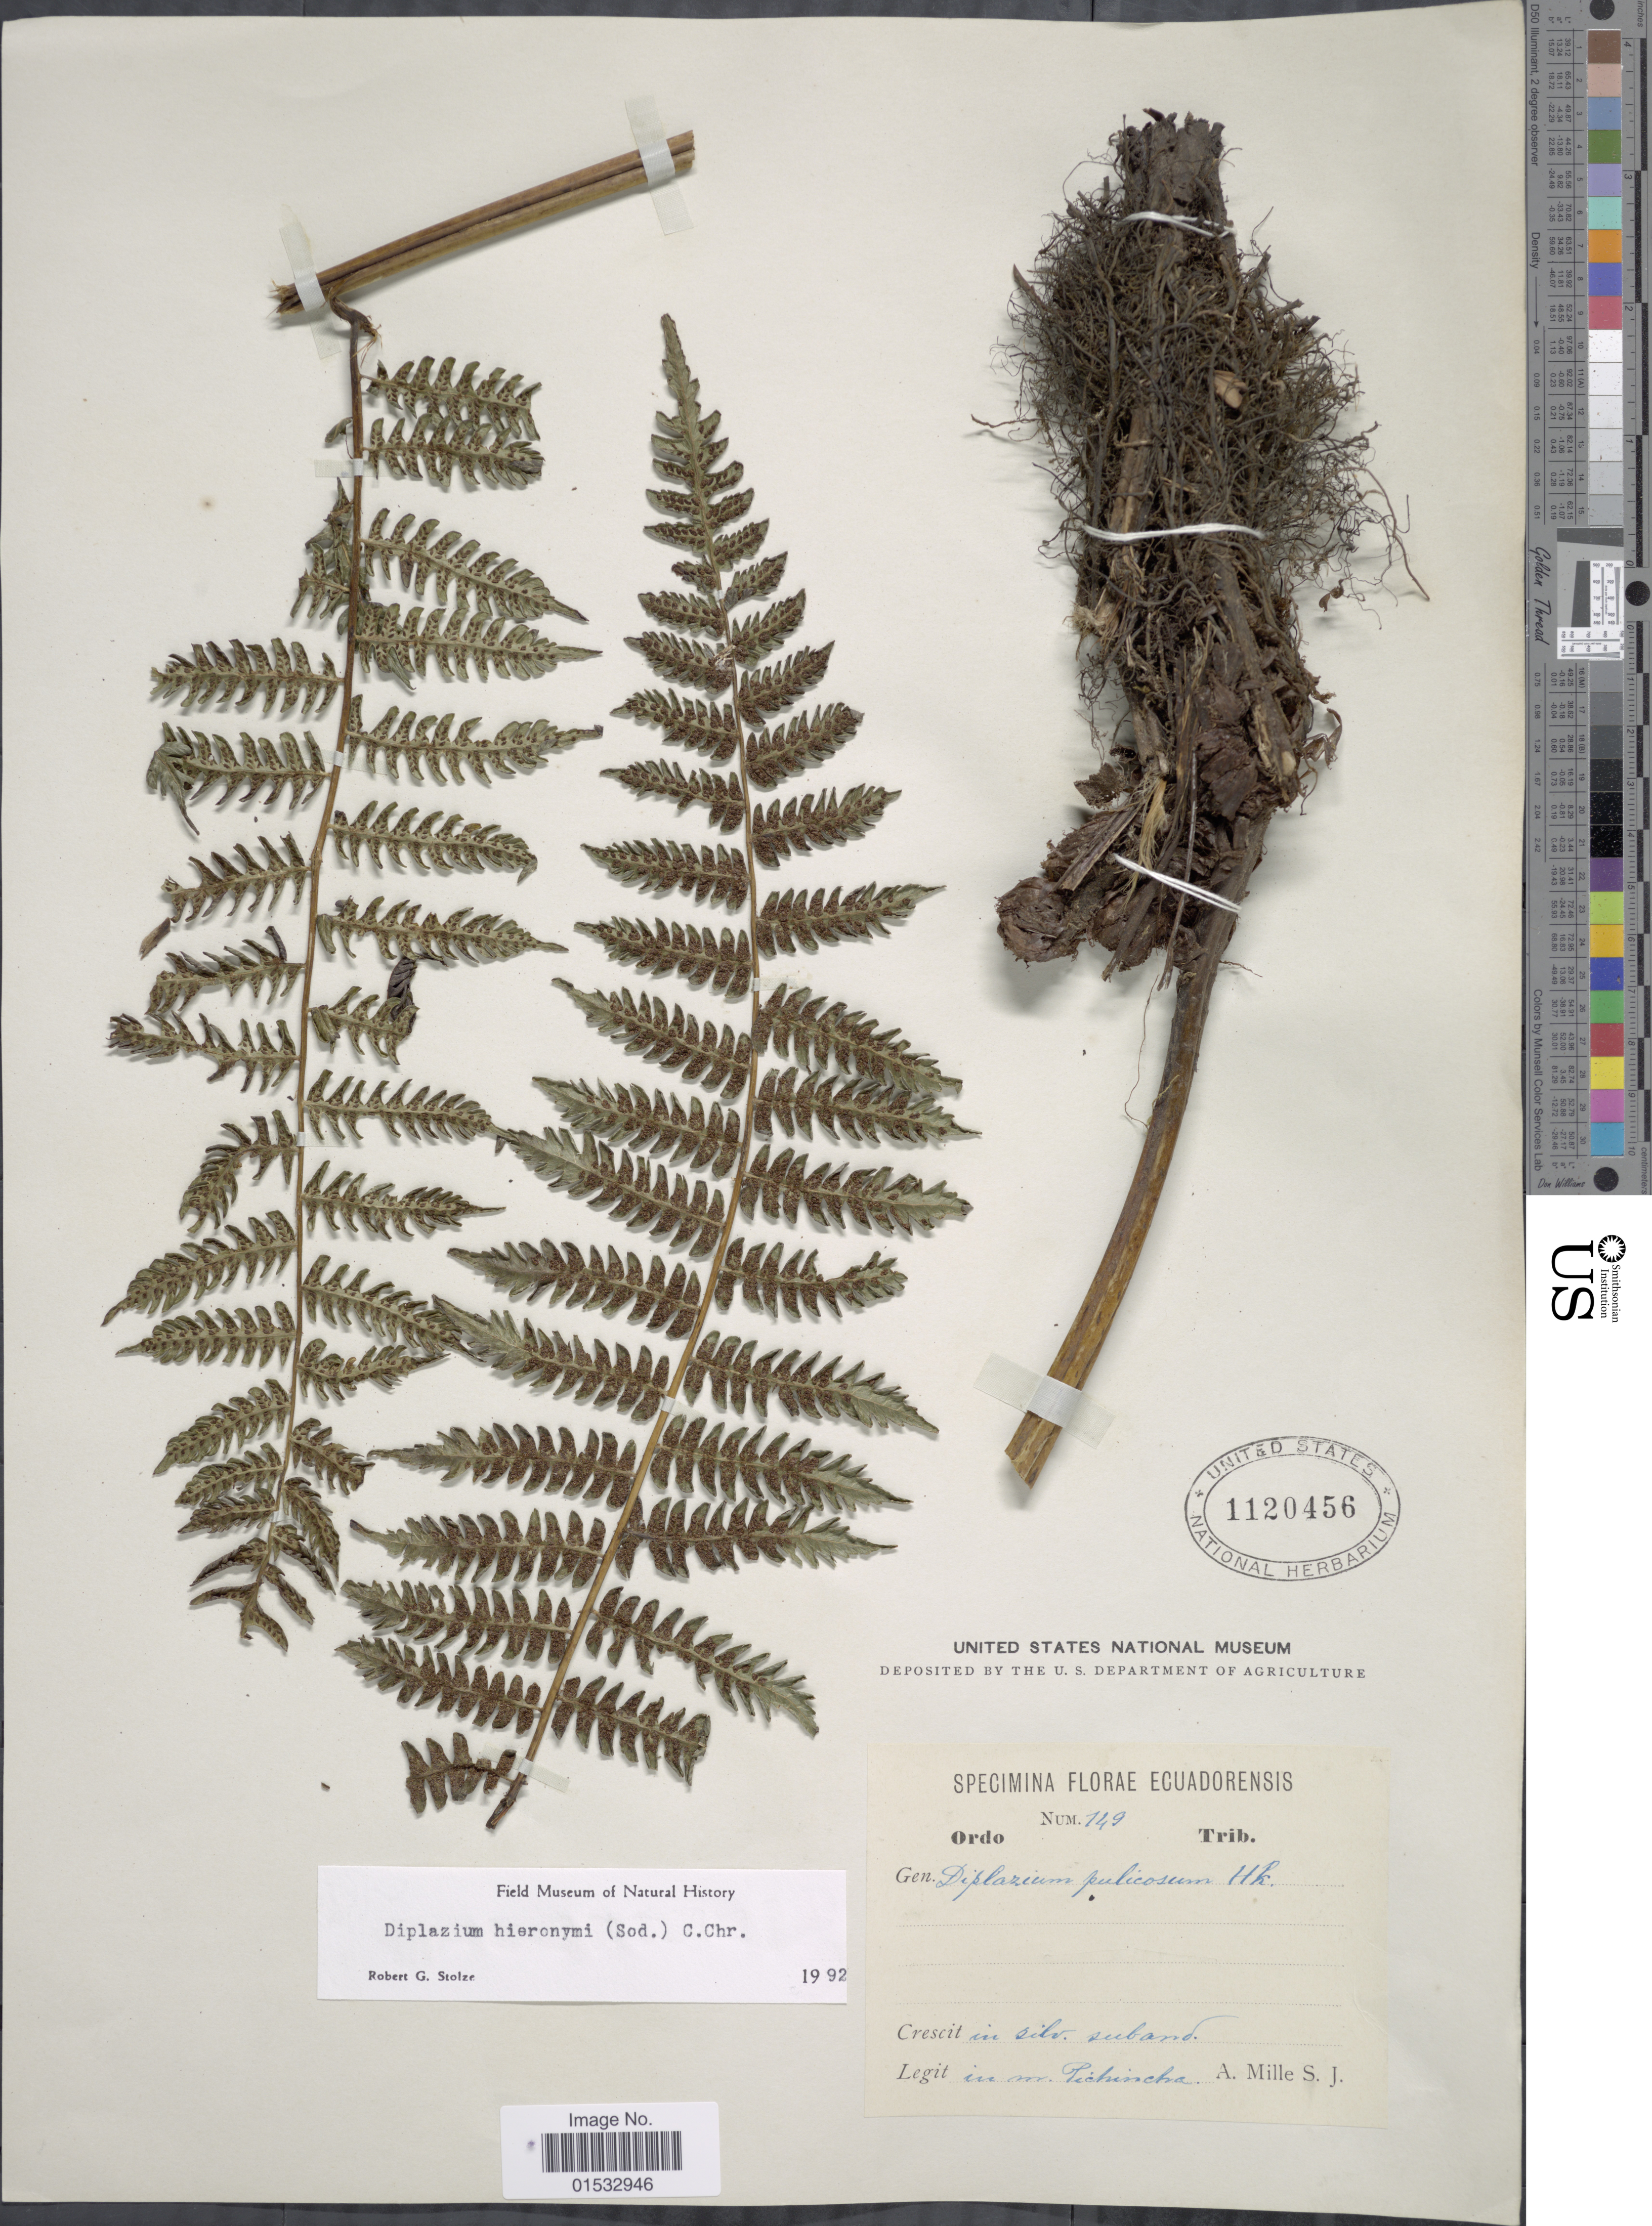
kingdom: Plantae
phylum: Tracheophyta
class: Polypodiopsida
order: Polypodiales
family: Athyriaceae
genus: Diplazium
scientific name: Diplazium hieronymi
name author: (Sodiro) C. Chr.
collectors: A. Mille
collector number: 149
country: Ecuador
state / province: Pichincha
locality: In silv. subano, in mt. Pichincha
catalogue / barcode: US 1120456